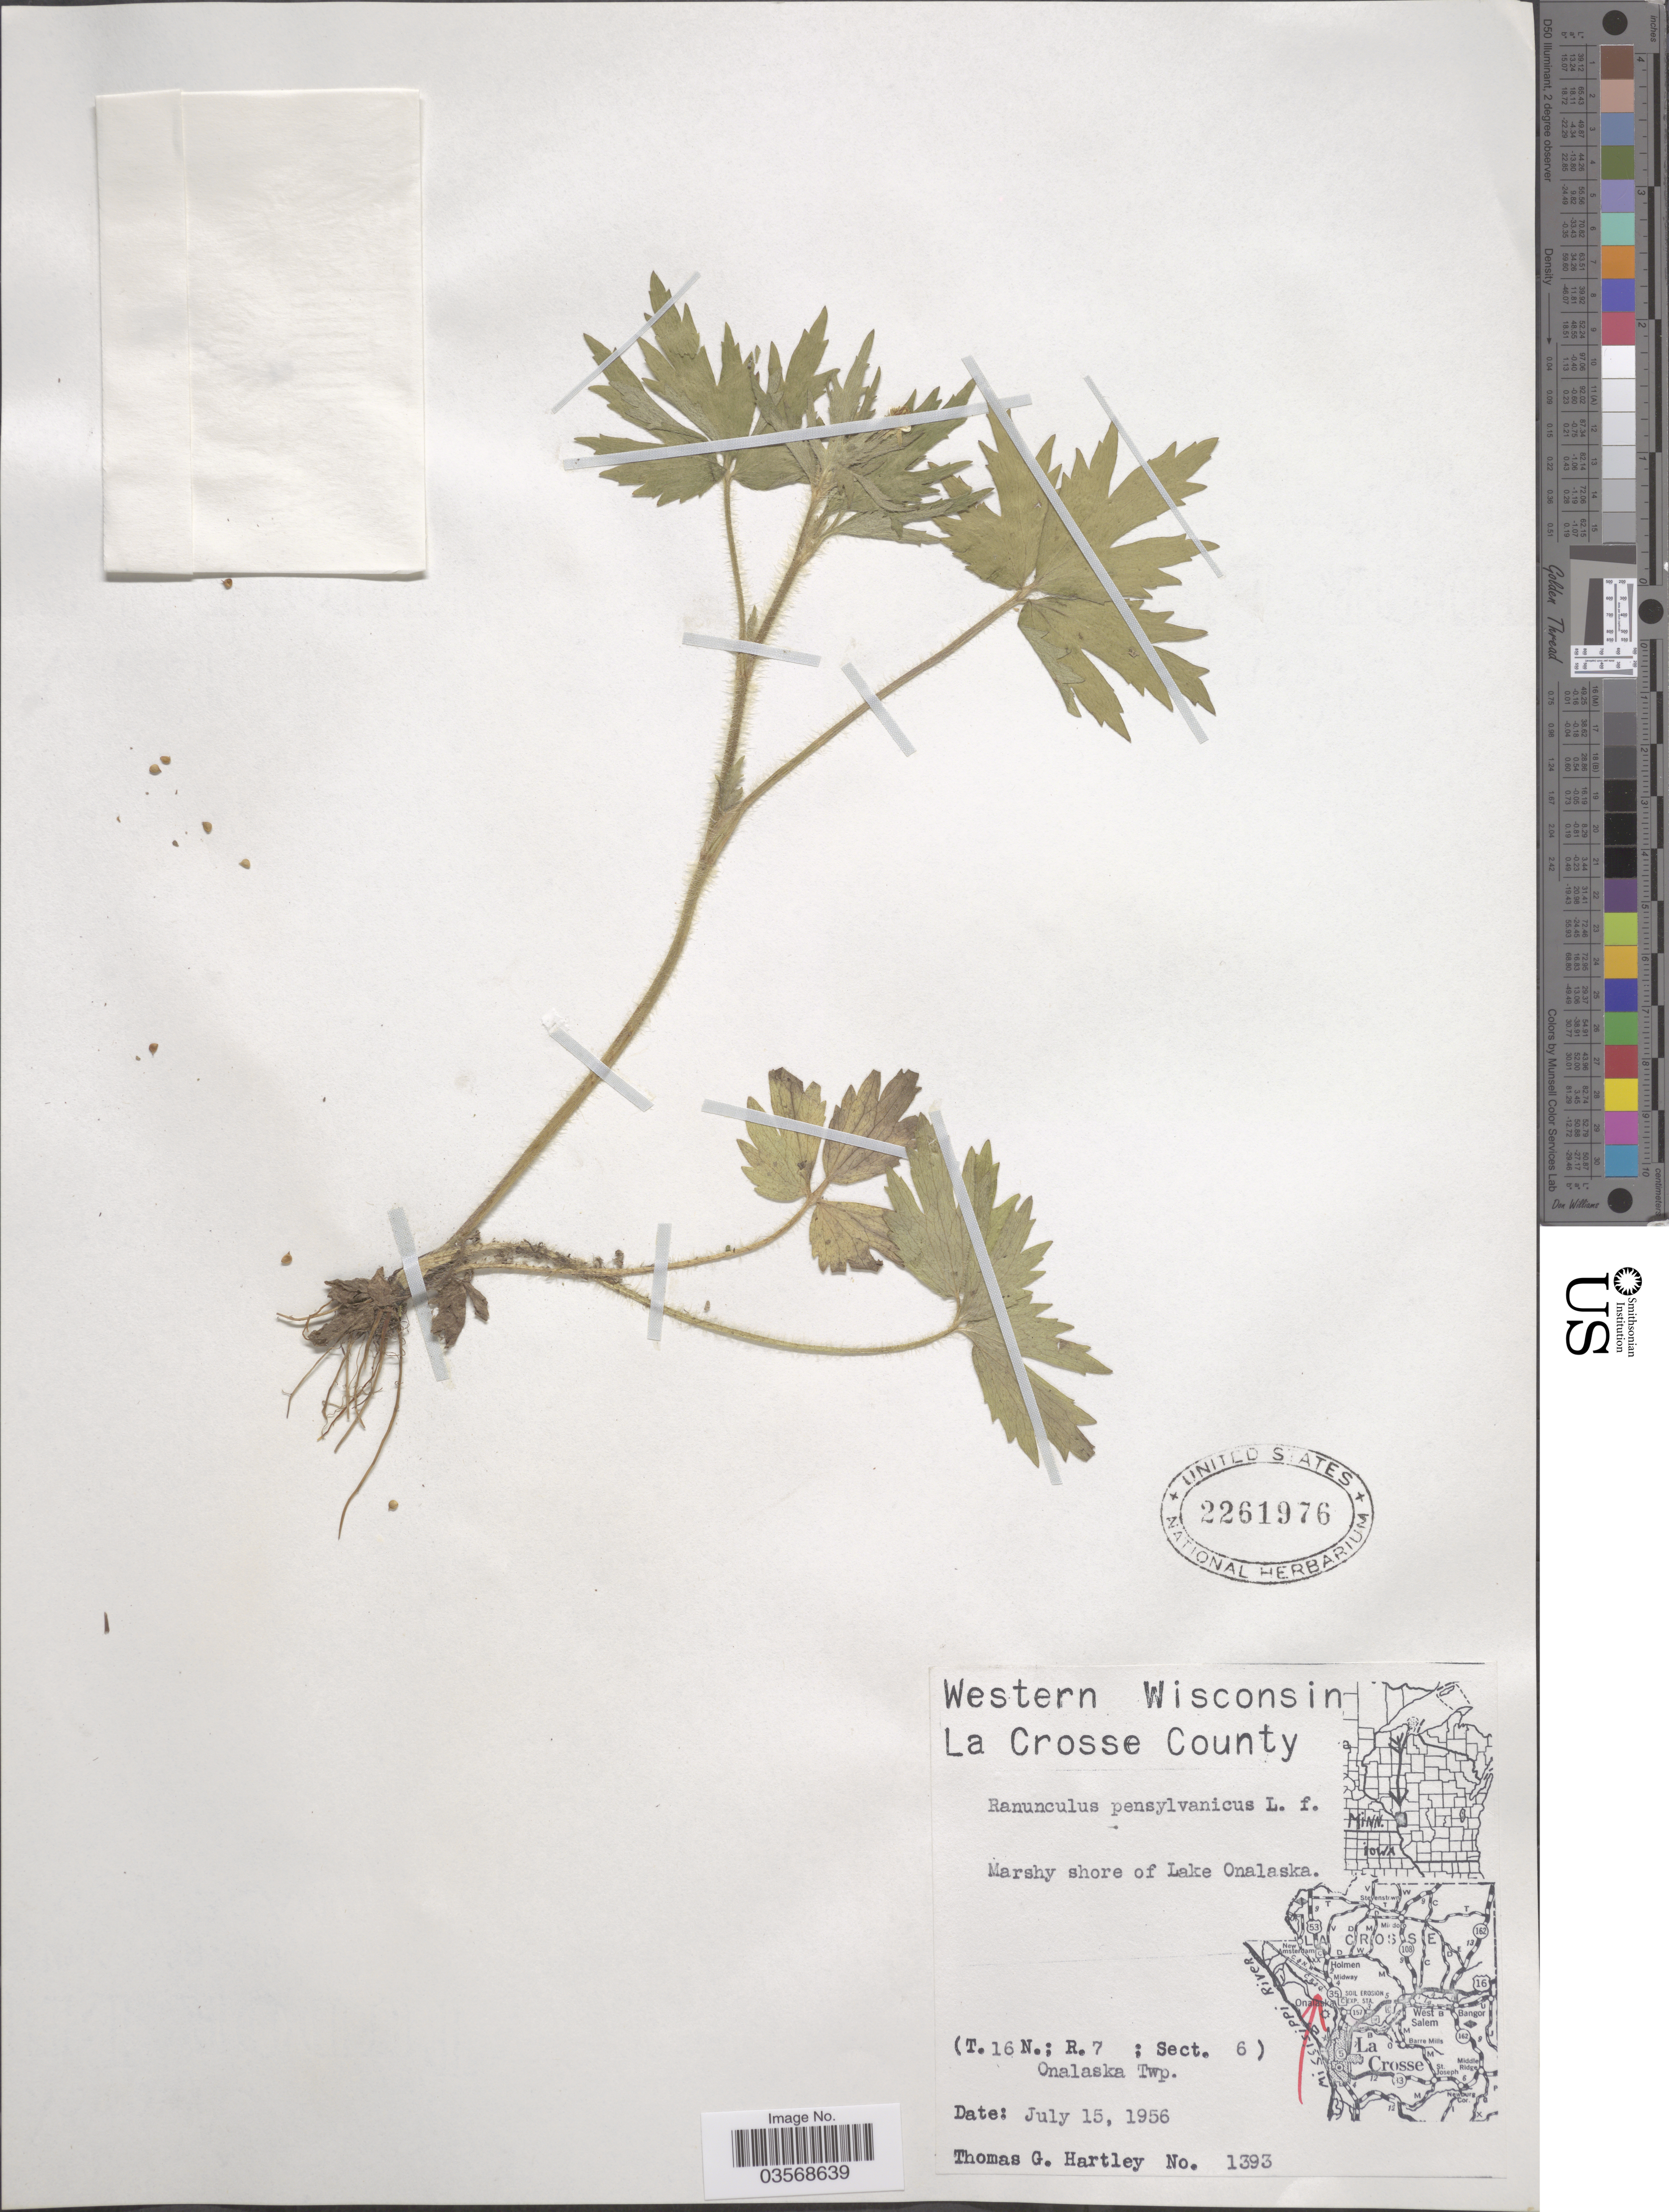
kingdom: Plantae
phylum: Tracheophyta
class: Magnoliopsida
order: Ranunculales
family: Ranunculaceae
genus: Ranunculus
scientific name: Ranunculus pensylvanicus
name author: L. f.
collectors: T. G. Hartley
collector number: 1393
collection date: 1956-07-15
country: United States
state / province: Wisconsin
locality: Western Wisconsin, La Crosse County. Marshy shore of Lake Onalaska. (T. 16 N.; R. 7 ; Sect. 6) Onalaska Twp.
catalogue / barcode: US 2261976